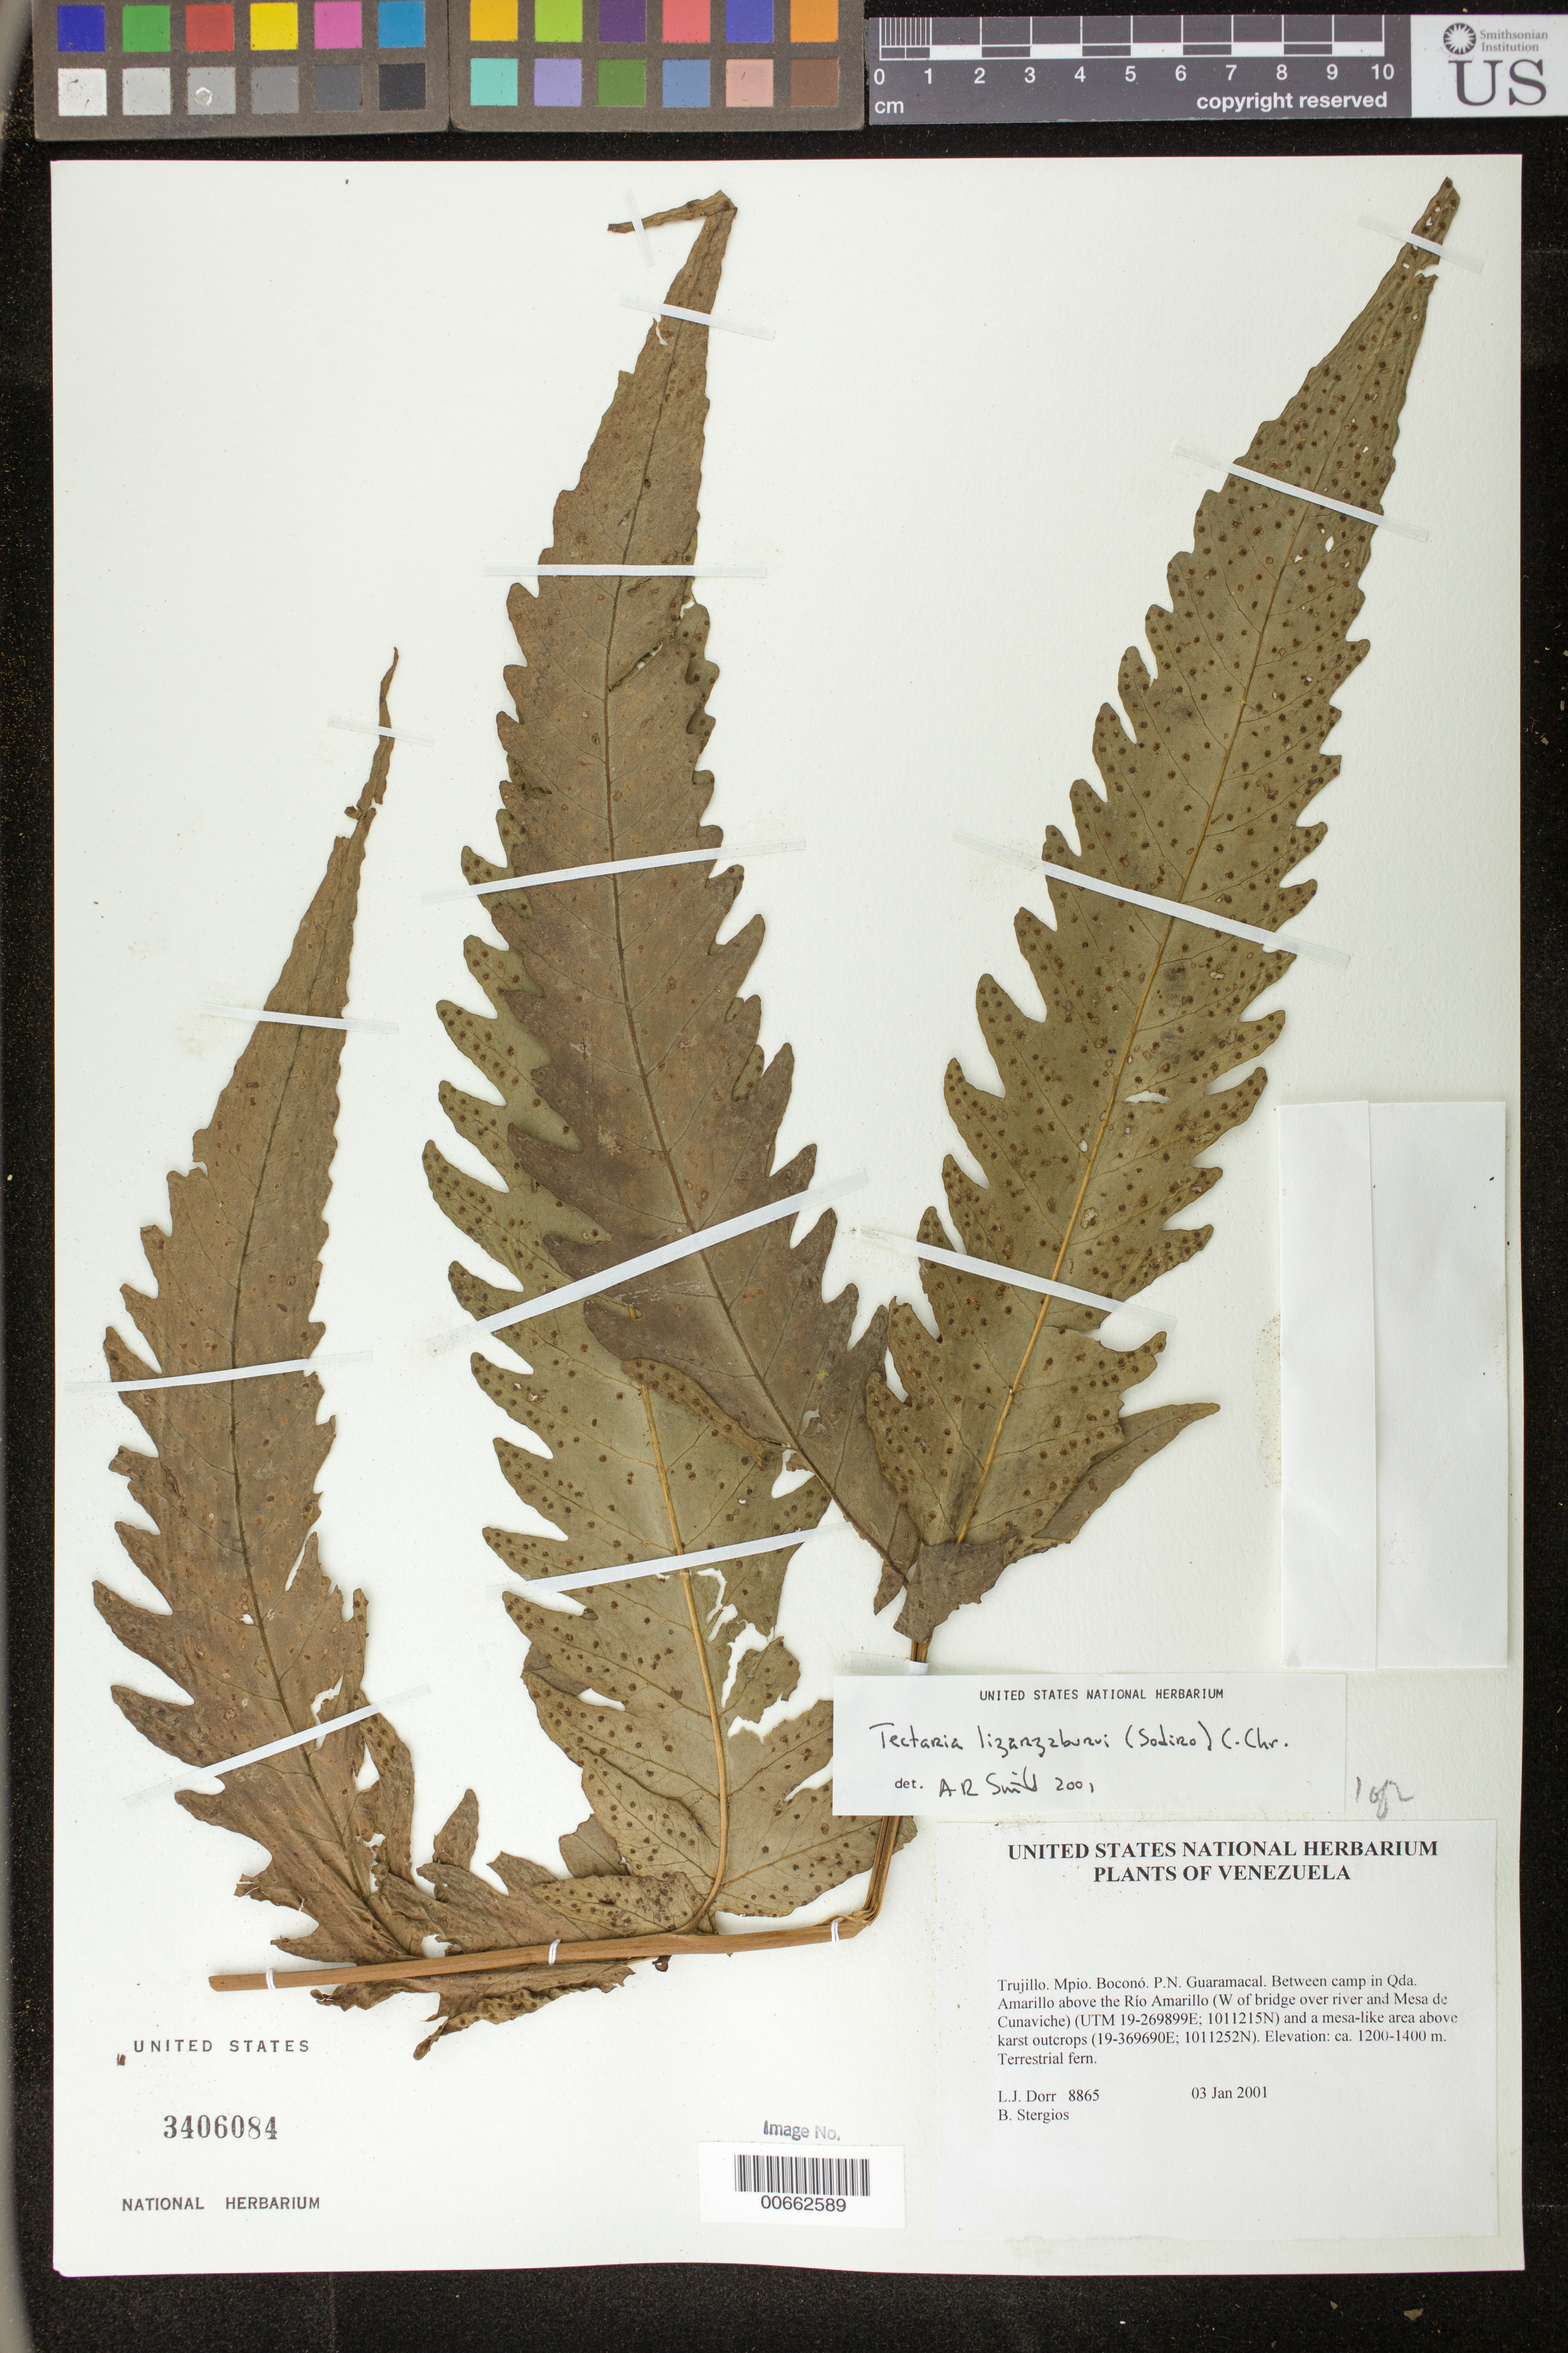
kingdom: Plantae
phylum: Tracheophyta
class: Polypodiopsida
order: Polypodiales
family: Tectariaceae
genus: Tectaria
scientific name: Tectaria lizarzaburui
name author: (Sodiro) C. Chr.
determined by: Smith, Alan R., (UC)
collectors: L. J. Dorr & B. G. Stergios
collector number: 8865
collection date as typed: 03 Jan 2001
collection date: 2001-01-03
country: Venezuela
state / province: Trujillo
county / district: Boconó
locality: Parque Nacional Guaramacal. Between camp in Qda Amarillo above Río Amarillo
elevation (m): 1200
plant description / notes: NY, PORT, UC, US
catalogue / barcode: US 3406084